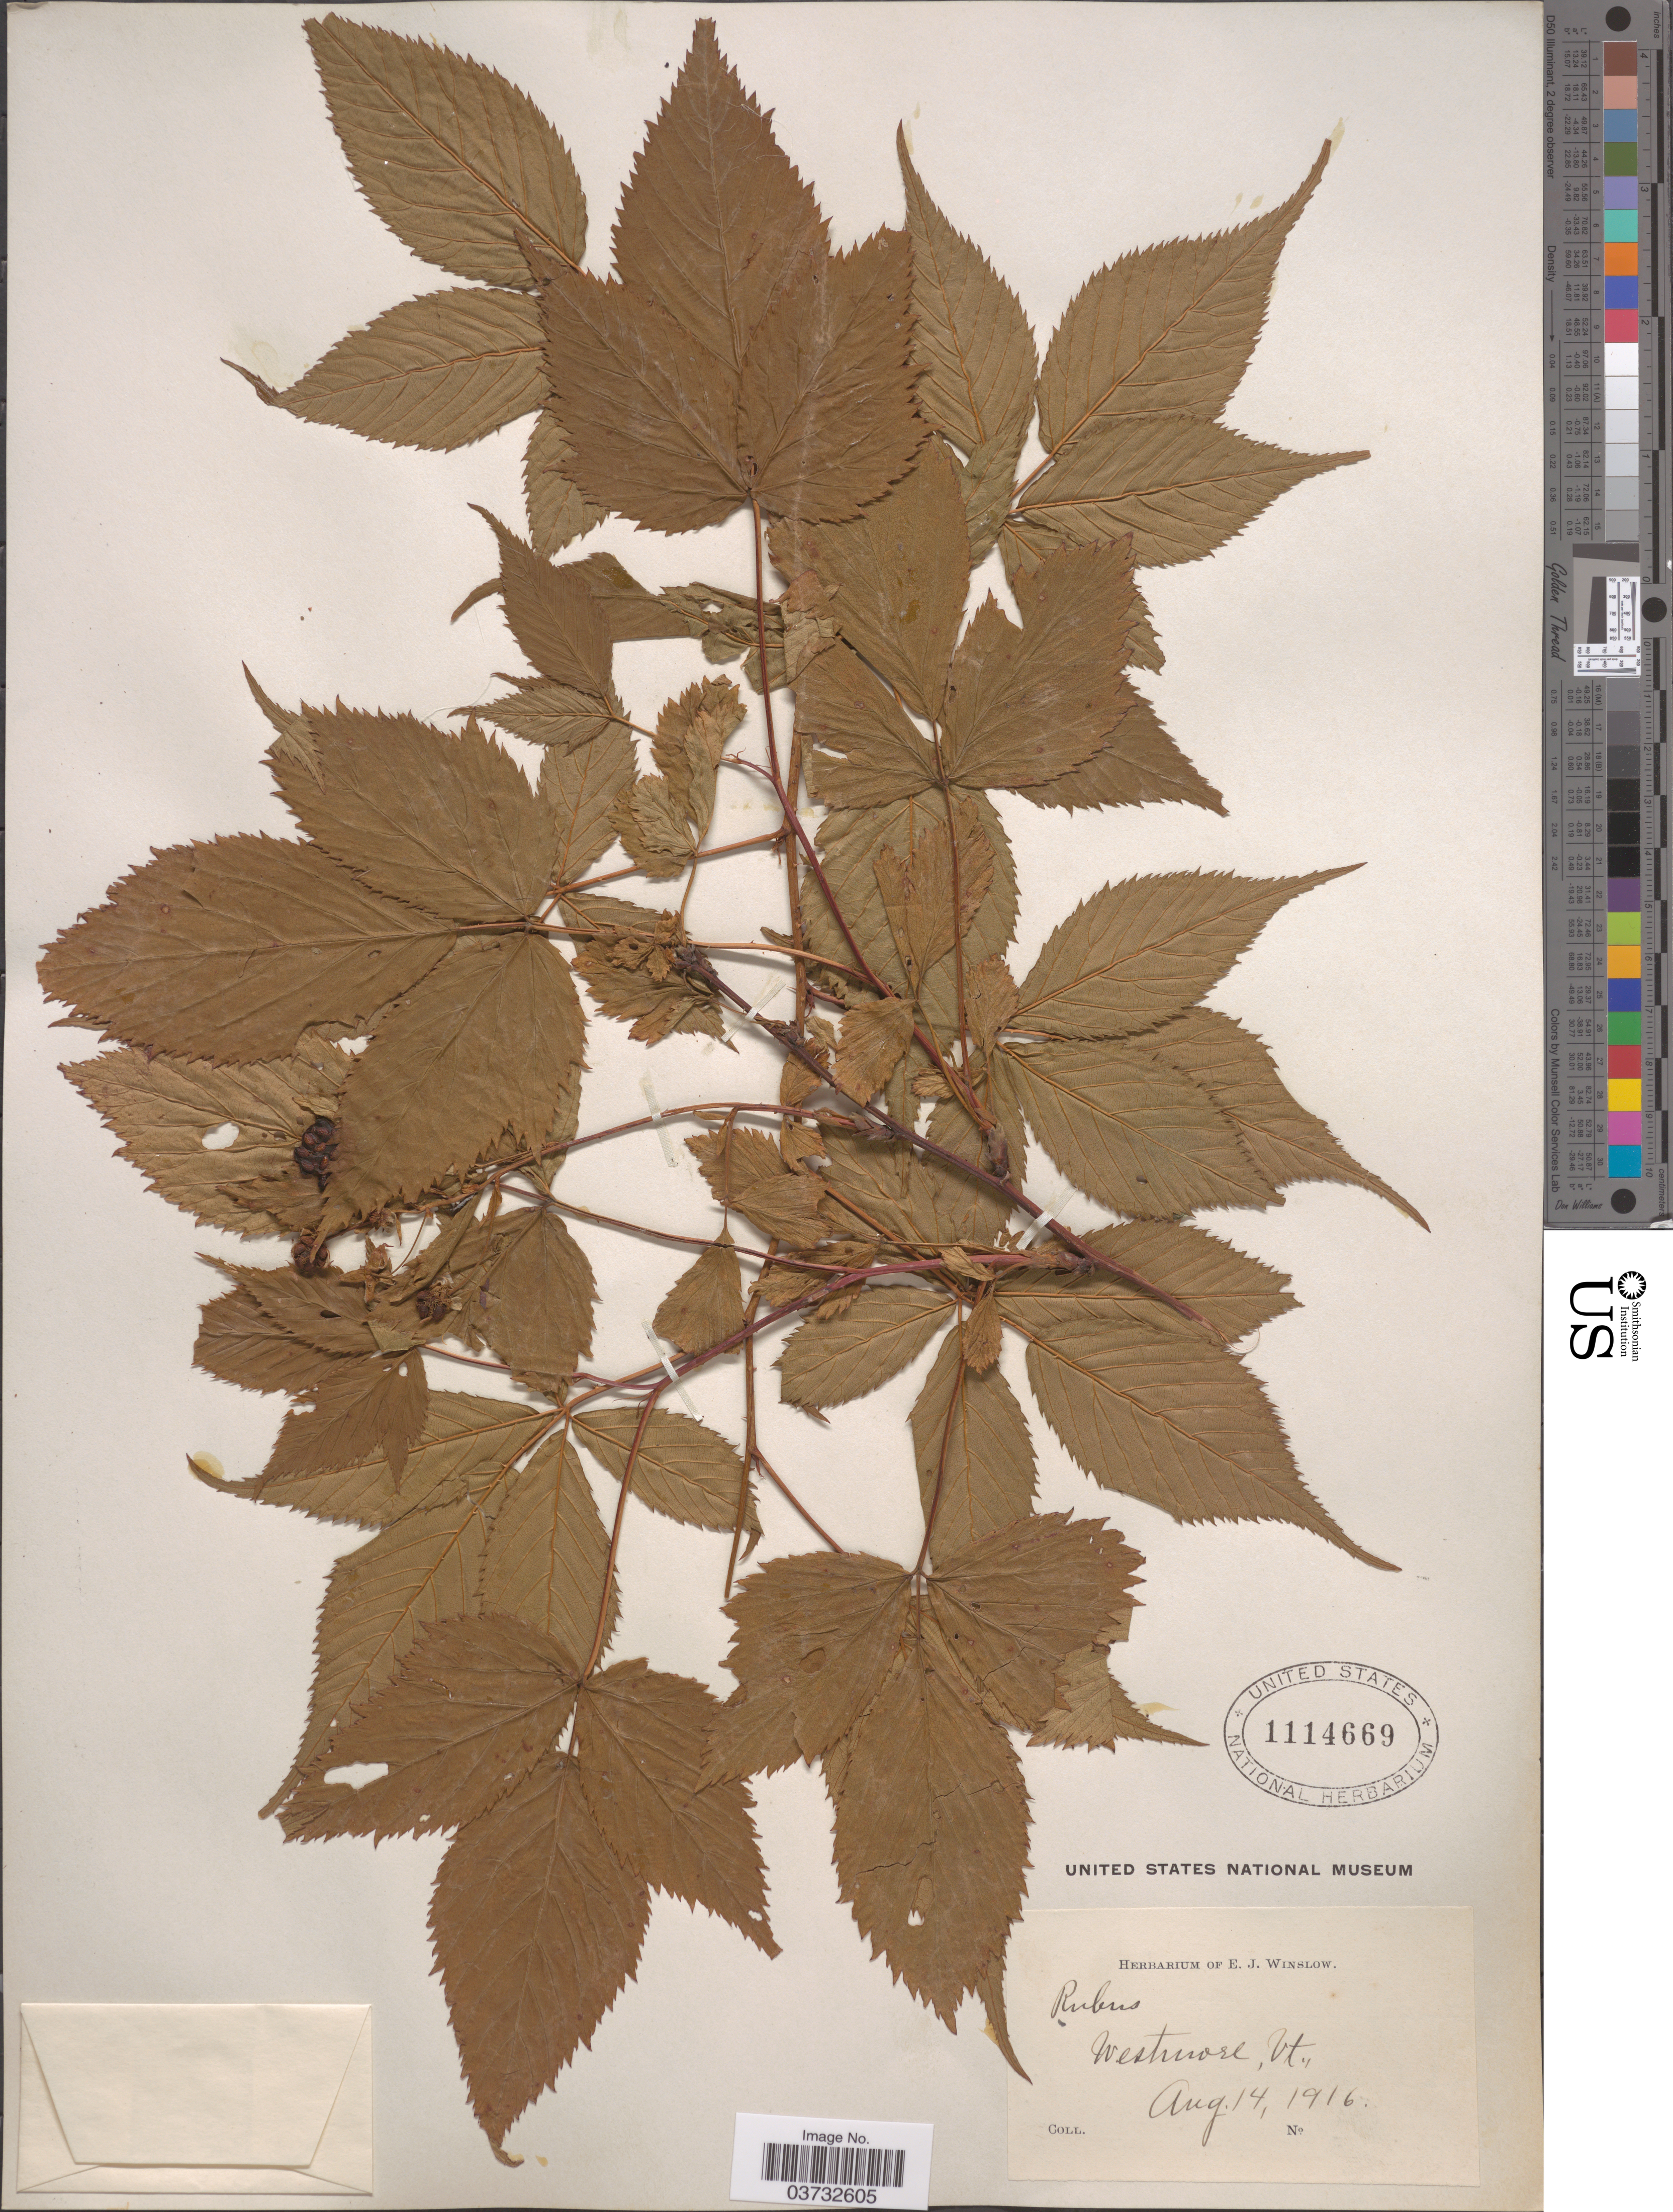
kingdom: Plantae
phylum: Tracheophyta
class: Magnoliopsida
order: Rosales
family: Rosaceae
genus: Rubus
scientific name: Rubus sp.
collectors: ex herb. E. J. Winslow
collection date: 1916-08-14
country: United States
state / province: Vermont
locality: Westmore.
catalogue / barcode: US 1114669